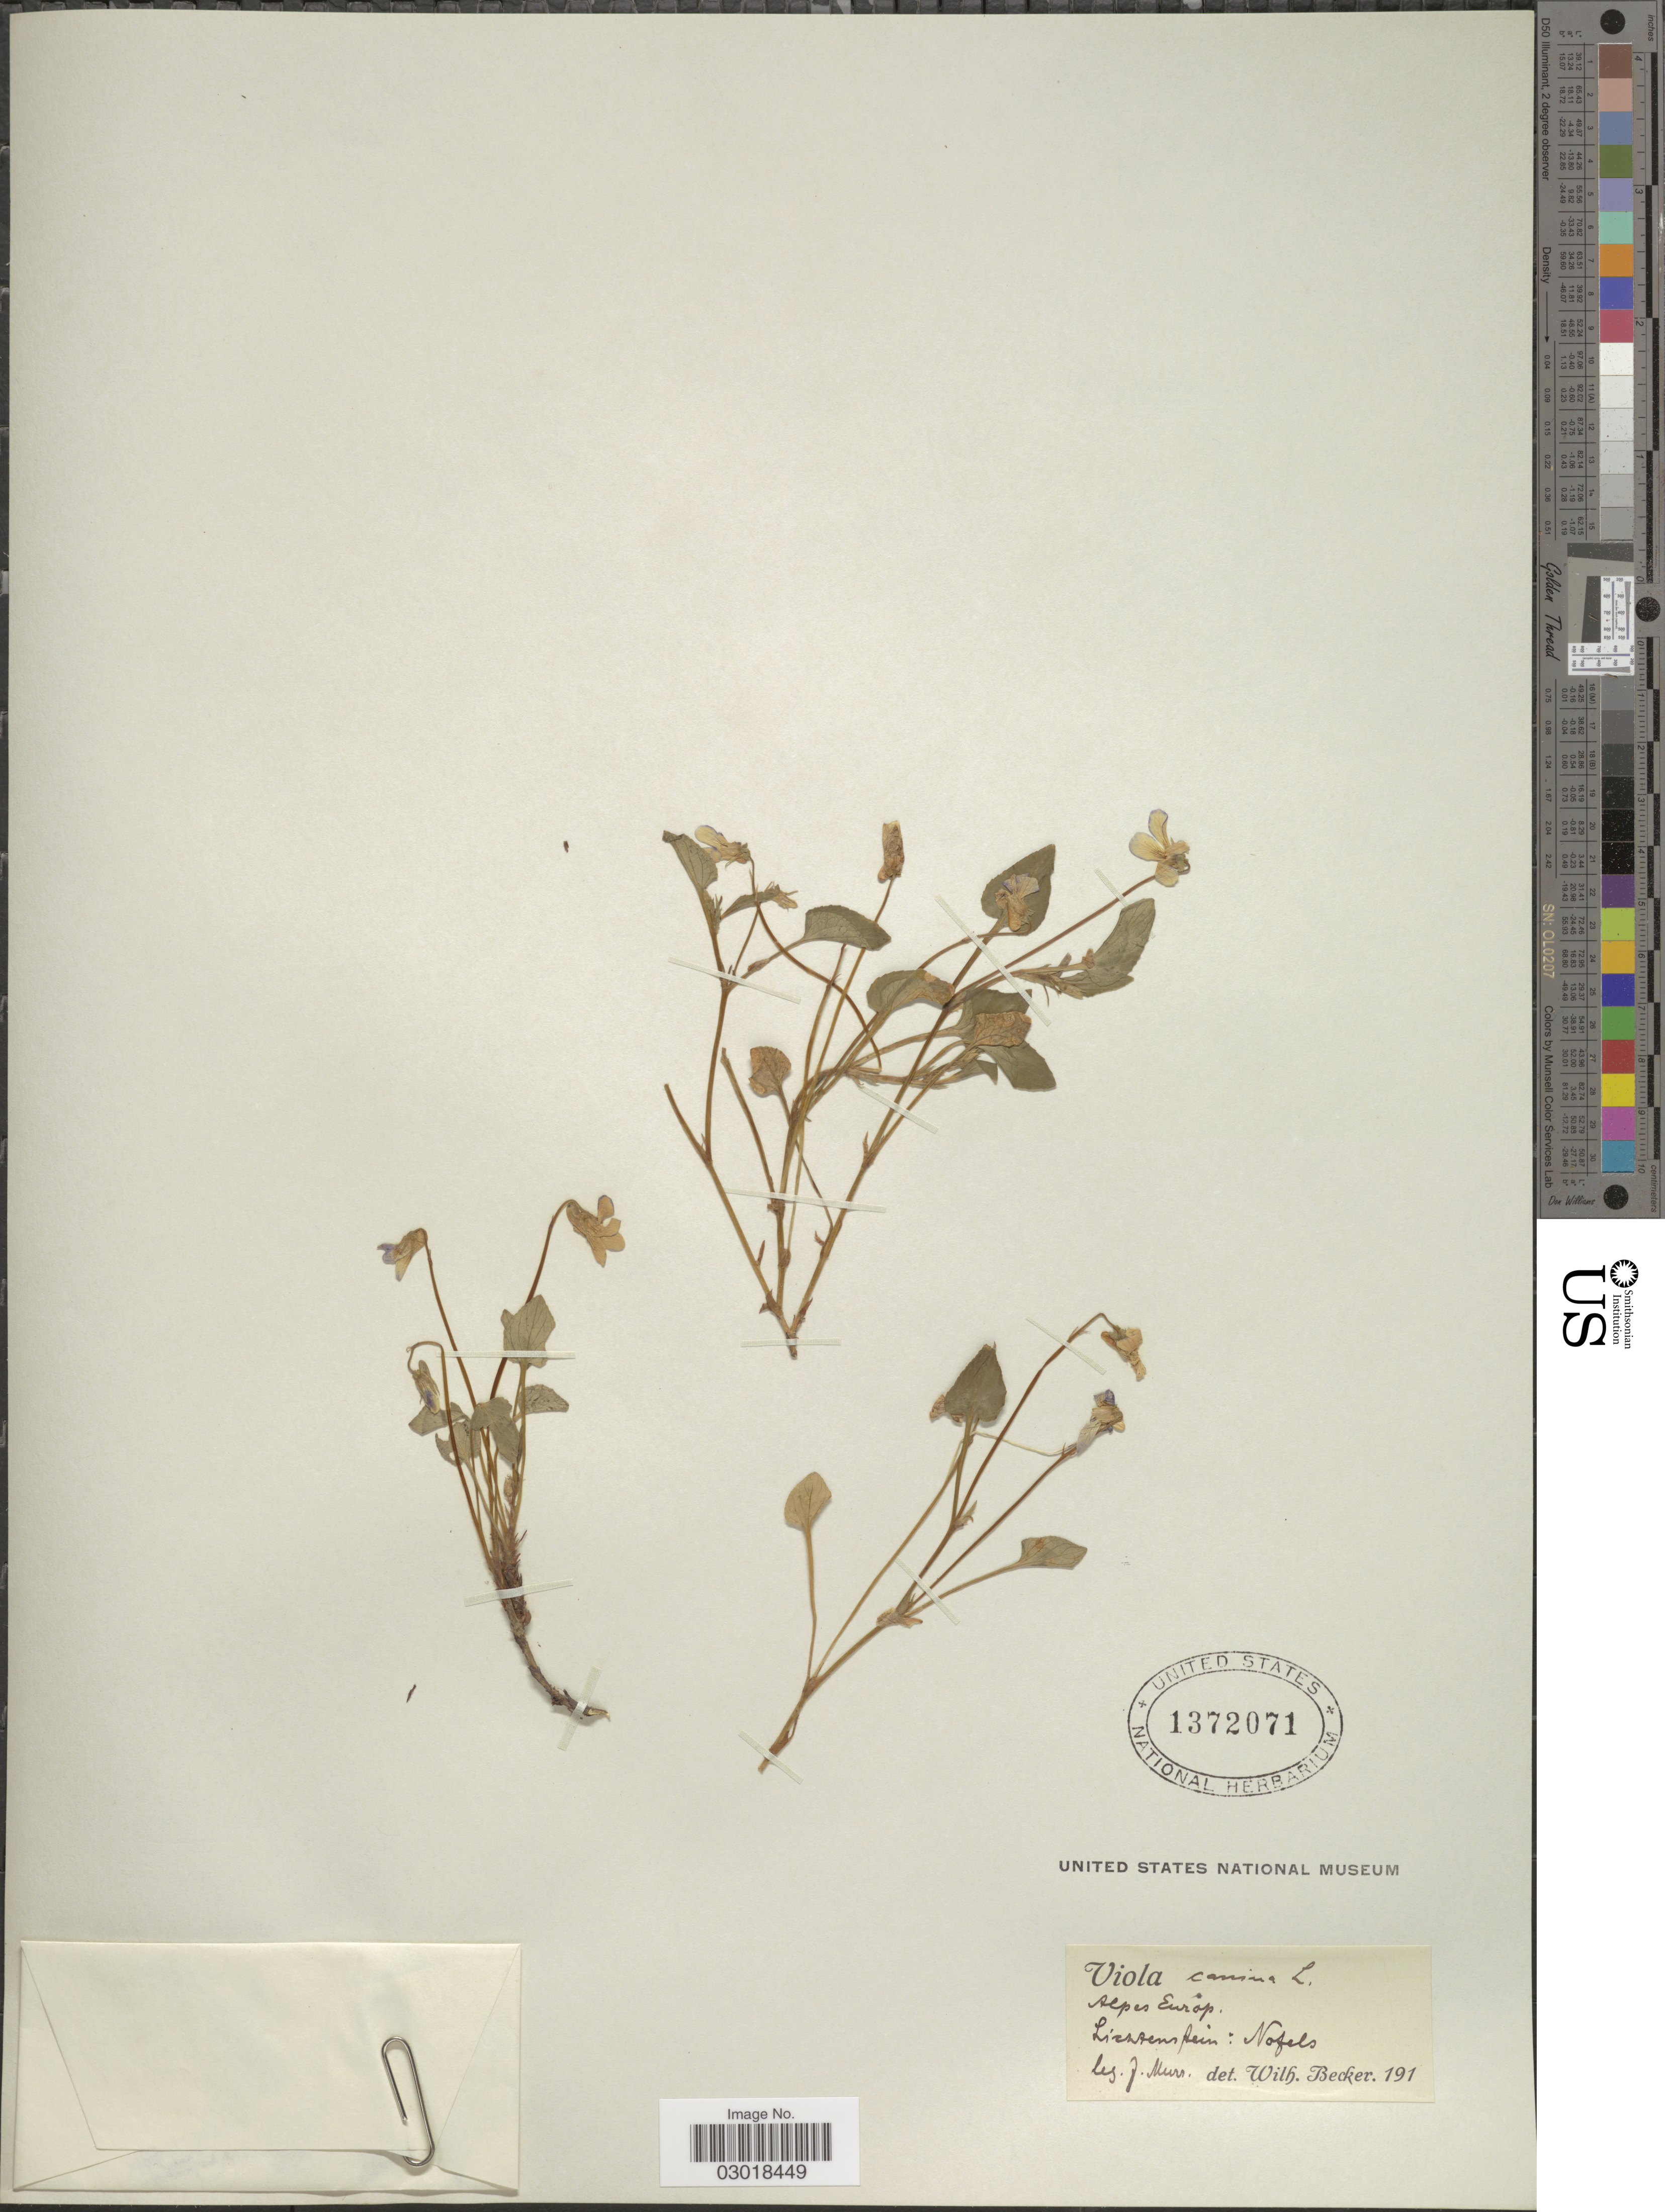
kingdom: Plantae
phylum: Tracheophyta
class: Magnoliopsida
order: Malpighiales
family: Violaceae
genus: Viola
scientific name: Viola canina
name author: L.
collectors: J. Murr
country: Liechtenstein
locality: Alpes Europ. Lichtenstein; Nofels.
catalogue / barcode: US 1372071